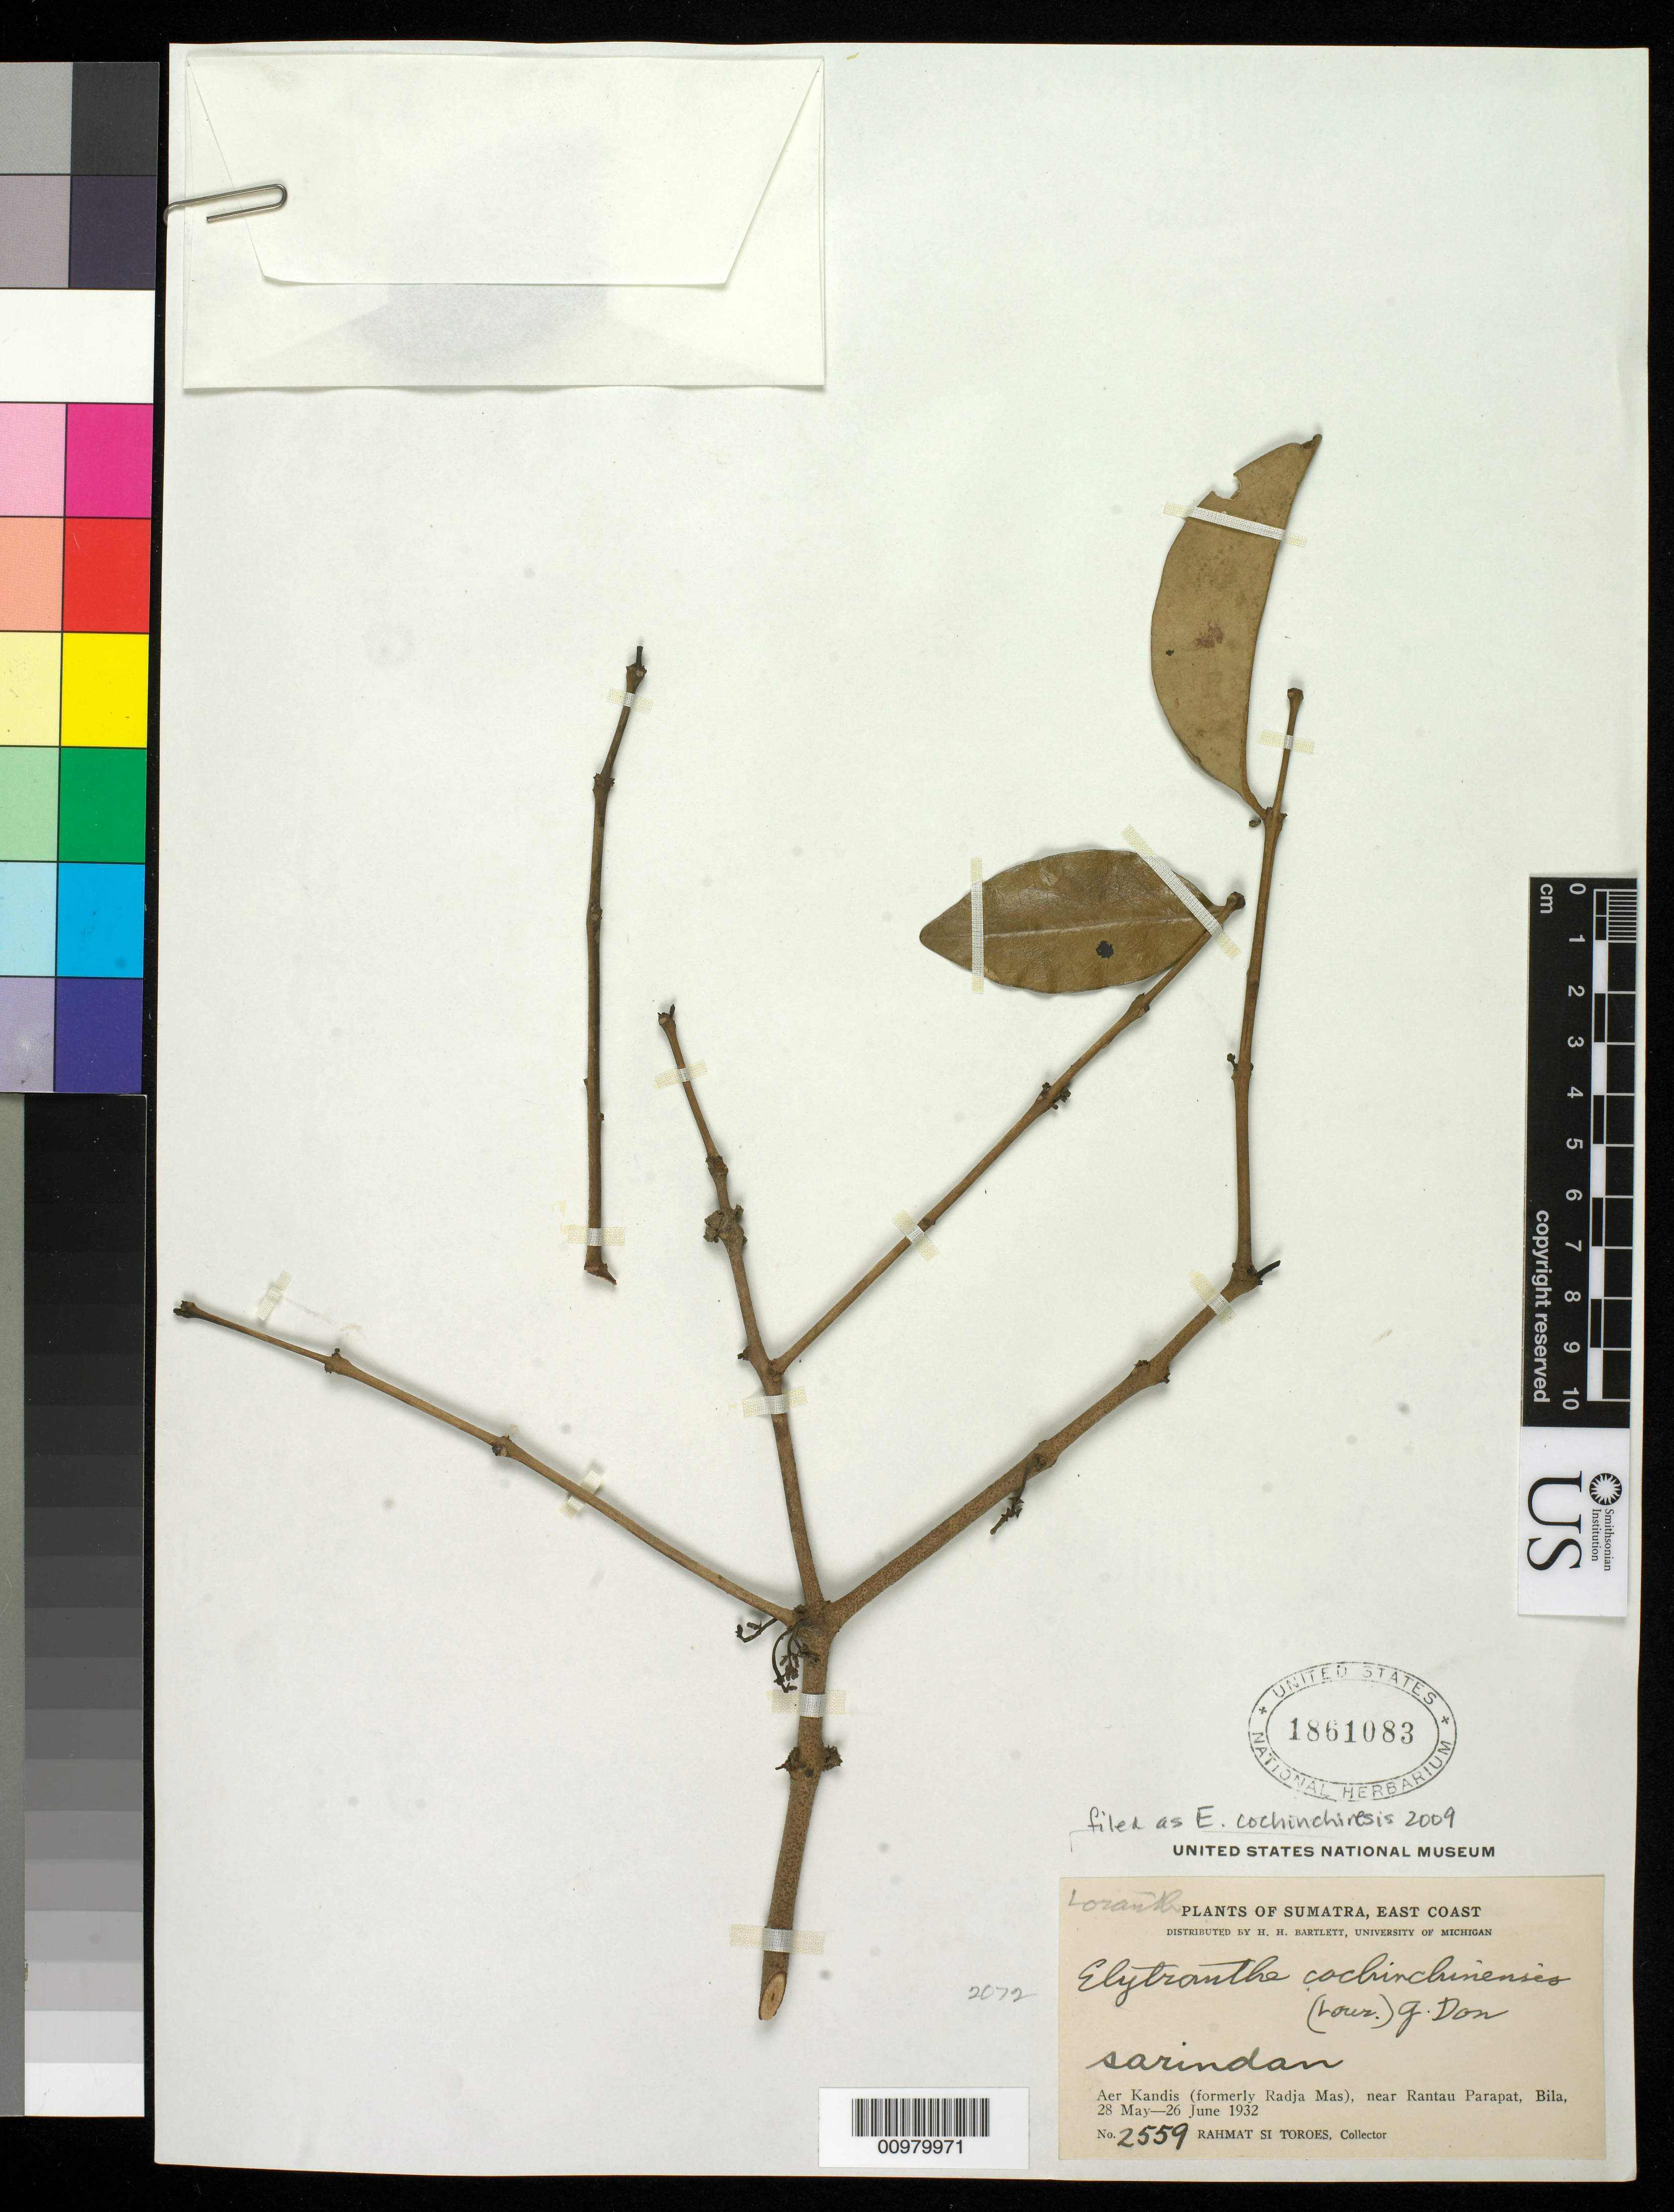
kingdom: Plantae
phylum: Tracheophyta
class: Magnoliopsida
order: Santalales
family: Loranthaceae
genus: Elytranthe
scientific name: Elytranthe cochinchinensis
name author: (Lour.) G. Don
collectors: Rahmat Si Boeea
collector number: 2559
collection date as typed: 28 May 1932 to 26 Jun 1932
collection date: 1932-05-28/1932-06-26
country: Indonesia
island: Sumatra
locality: Aer Kandis (formerly Radja Mas), near Rantau Parapat, Bila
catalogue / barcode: US 1861083